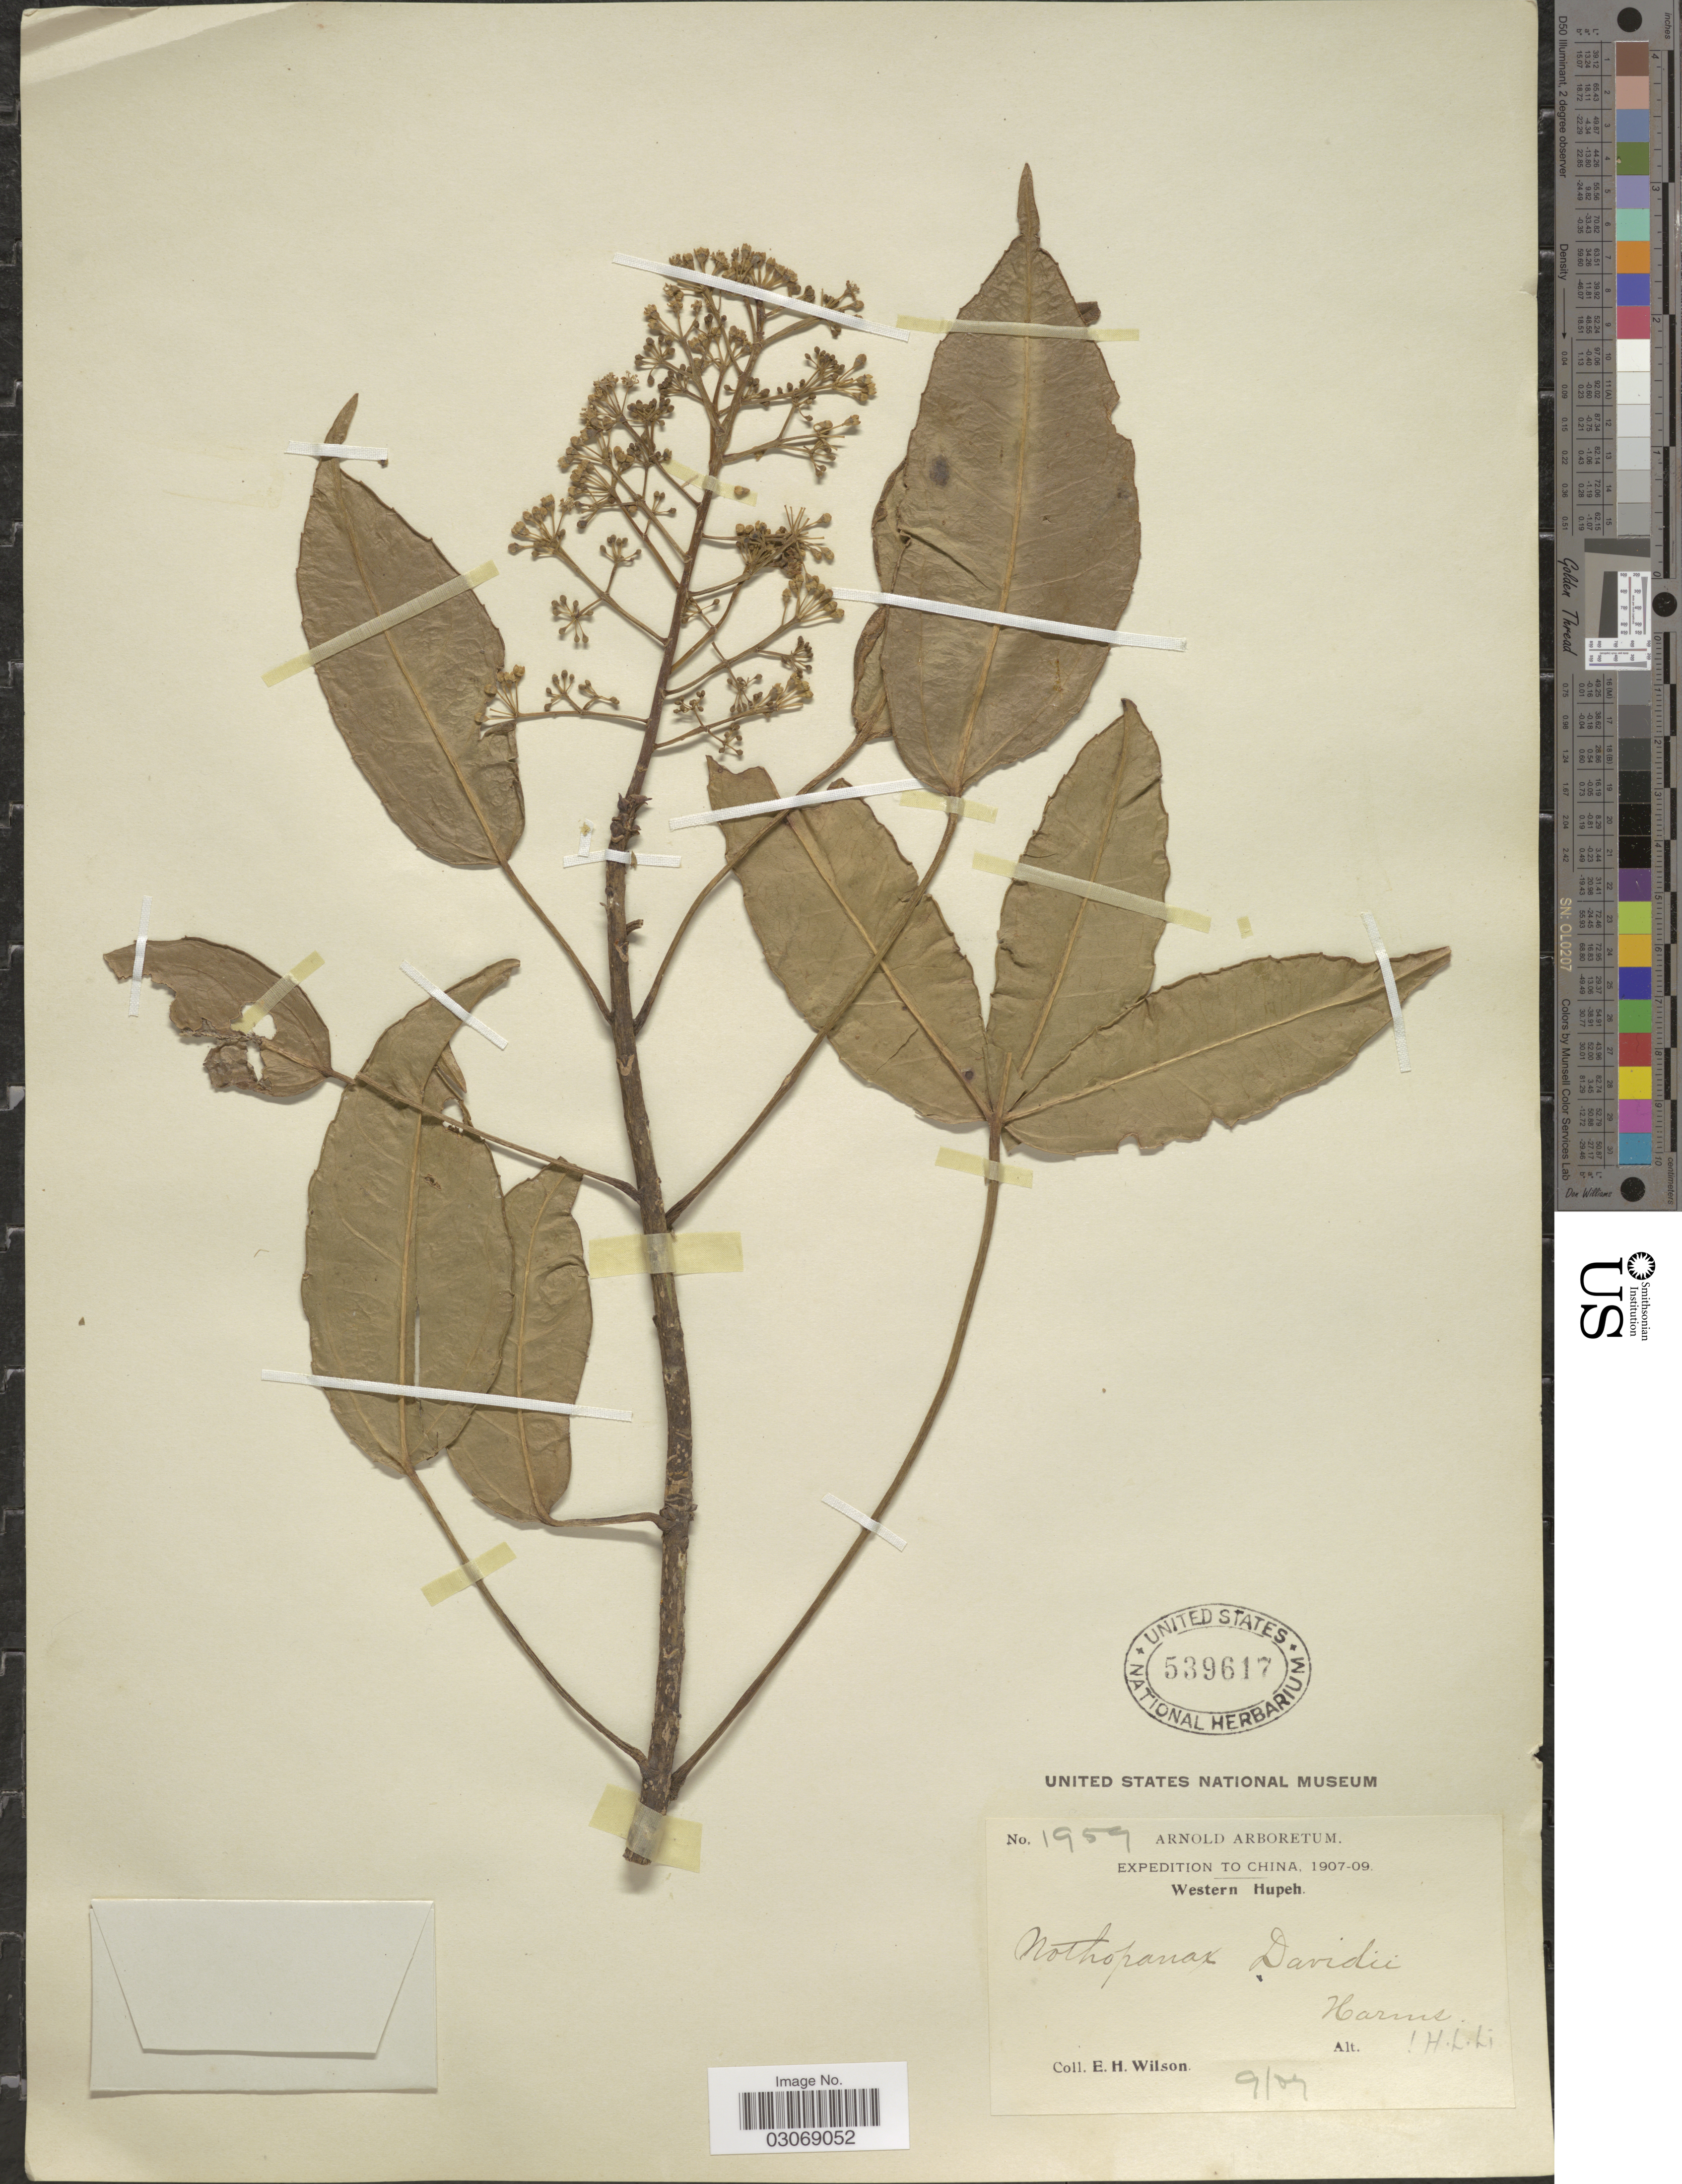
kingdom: Plantae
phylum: Tracheophyta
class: Magnoliopsida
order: Apiales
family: Araliaceae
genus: Nothopanax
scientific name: Nothopanax davidii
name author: (Franch.) Harms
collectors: E. Wilson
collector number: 1959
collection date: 1907-09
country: China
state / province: Hubei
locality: Western Hupeh.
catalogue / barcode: US 539617